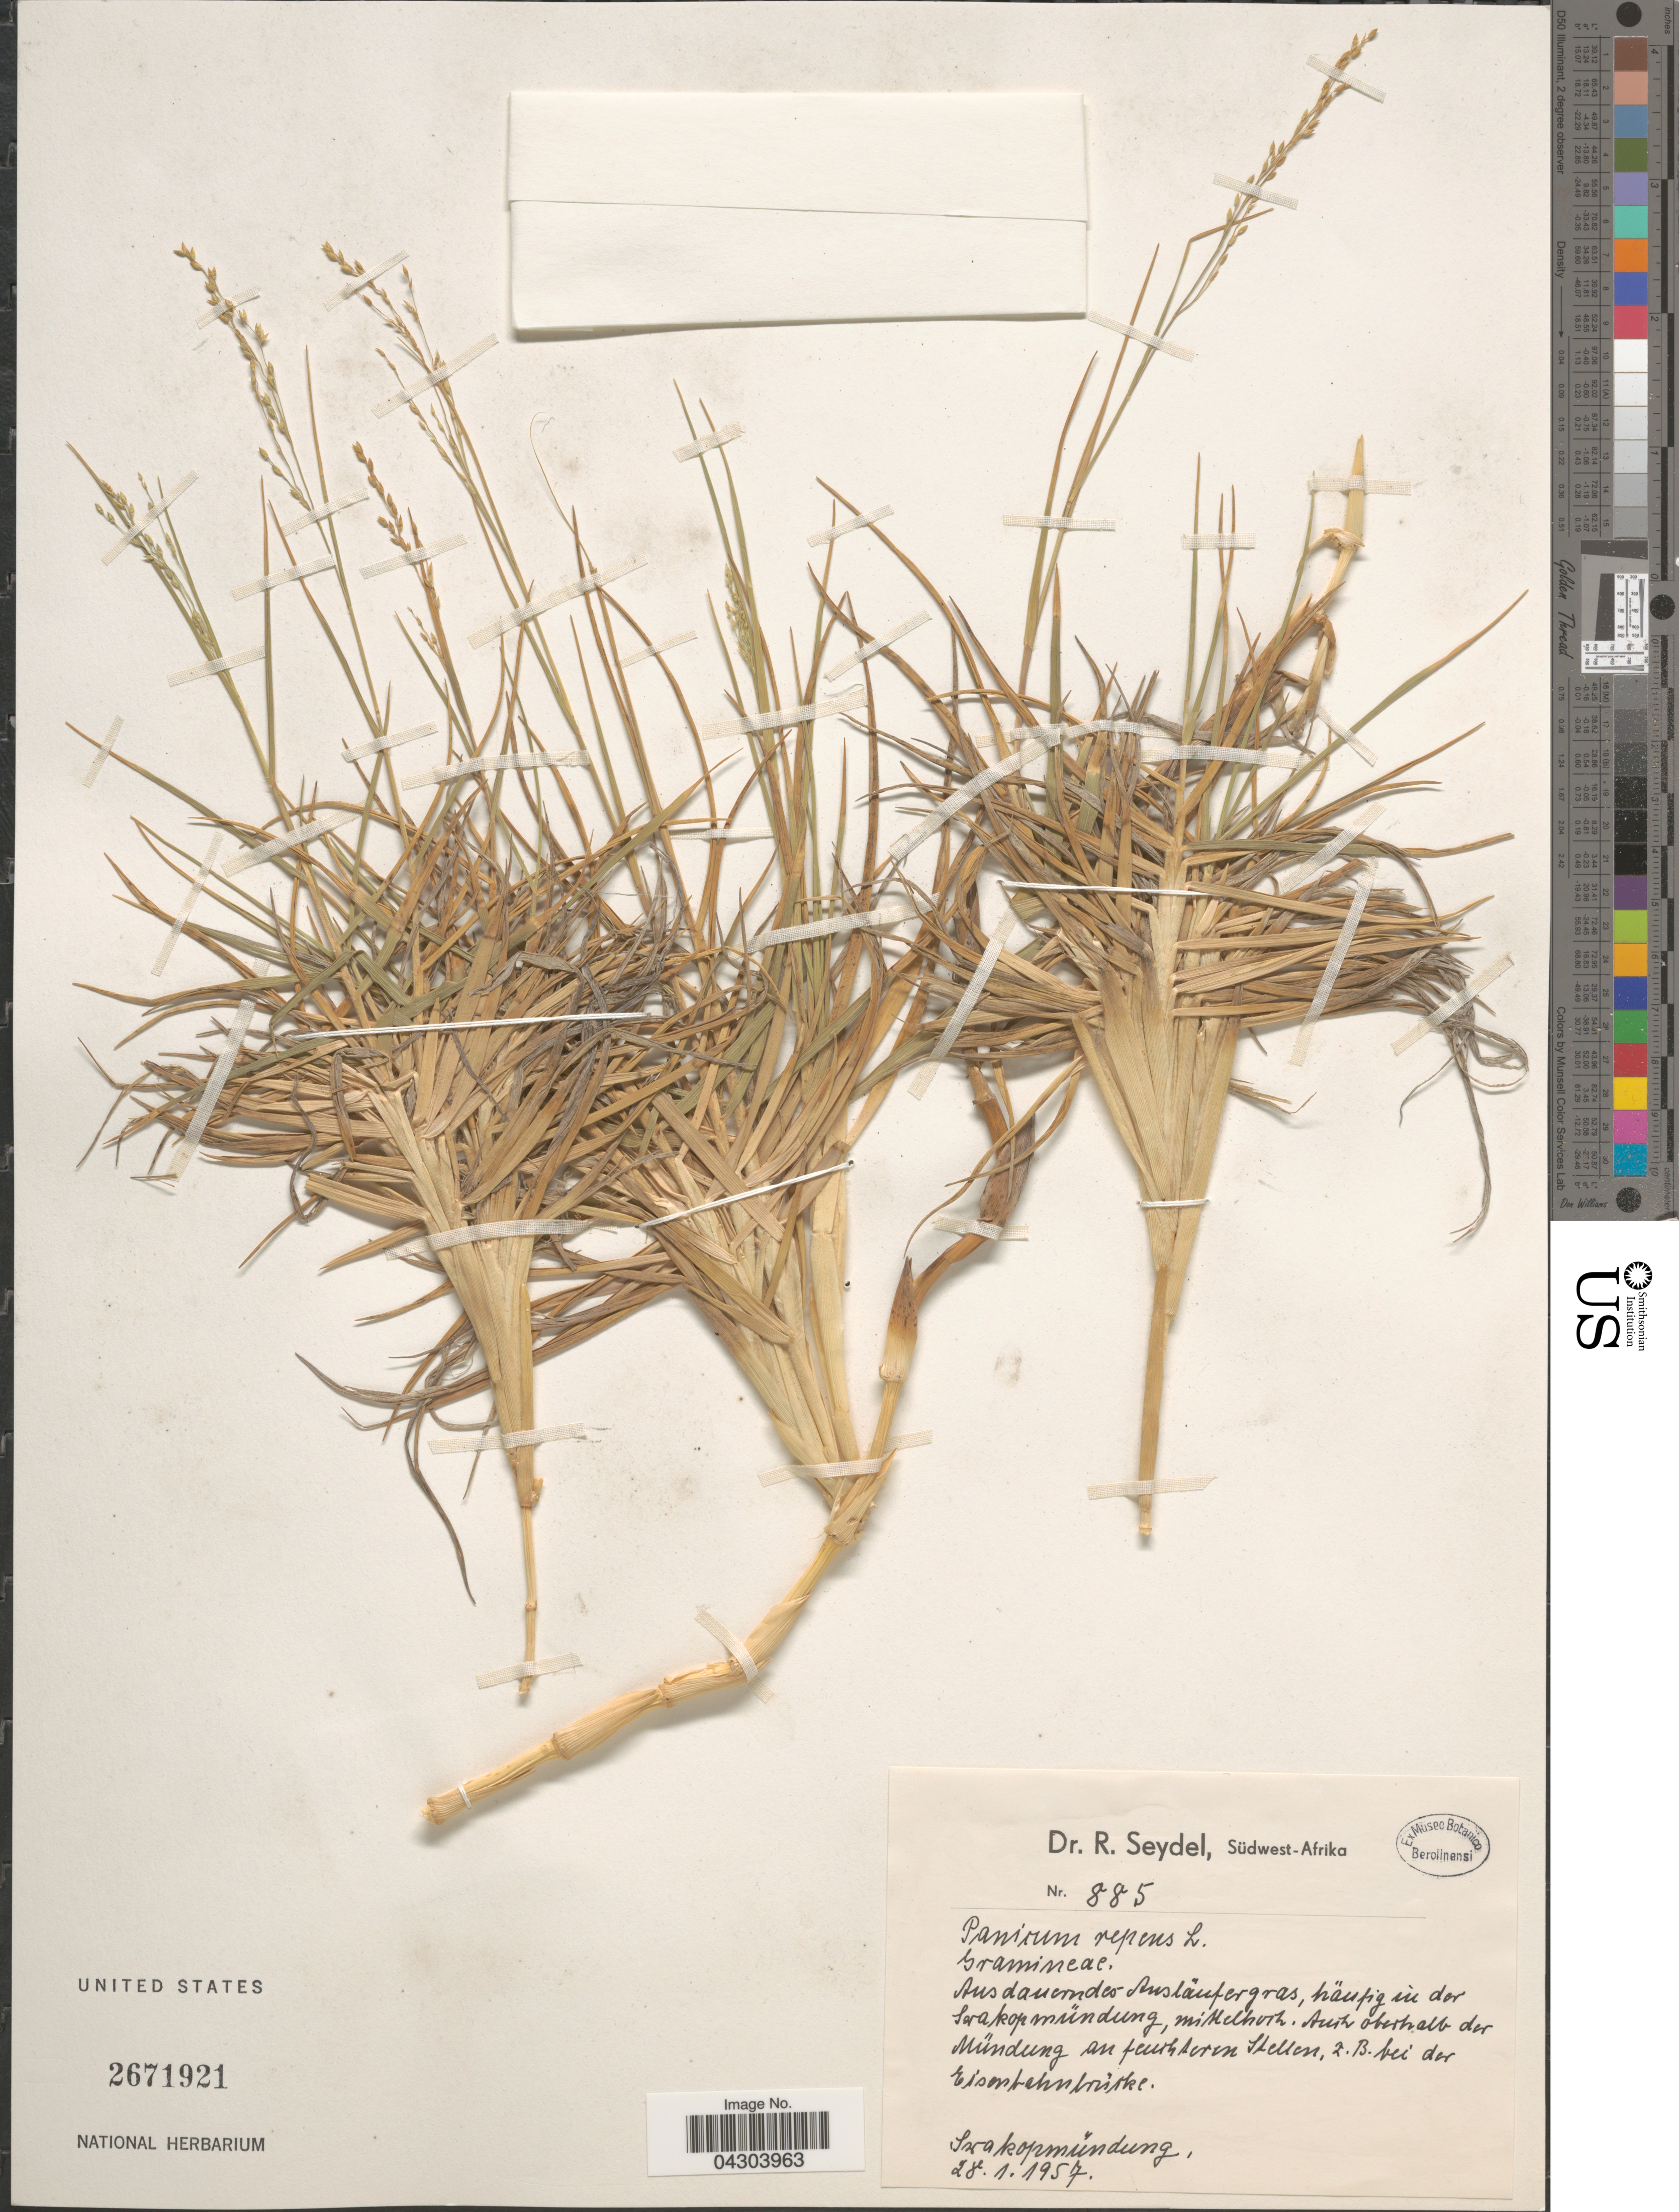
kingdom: Plantae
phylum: Tracheophyta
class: Liliopsida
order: Poales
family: Poaceae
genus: Panicum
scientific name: Panicum repens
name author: L.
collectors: R. Seydel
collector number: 885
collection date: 1957-01-28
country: Namibia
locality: Swakopmündung.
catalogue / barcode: US 2671921